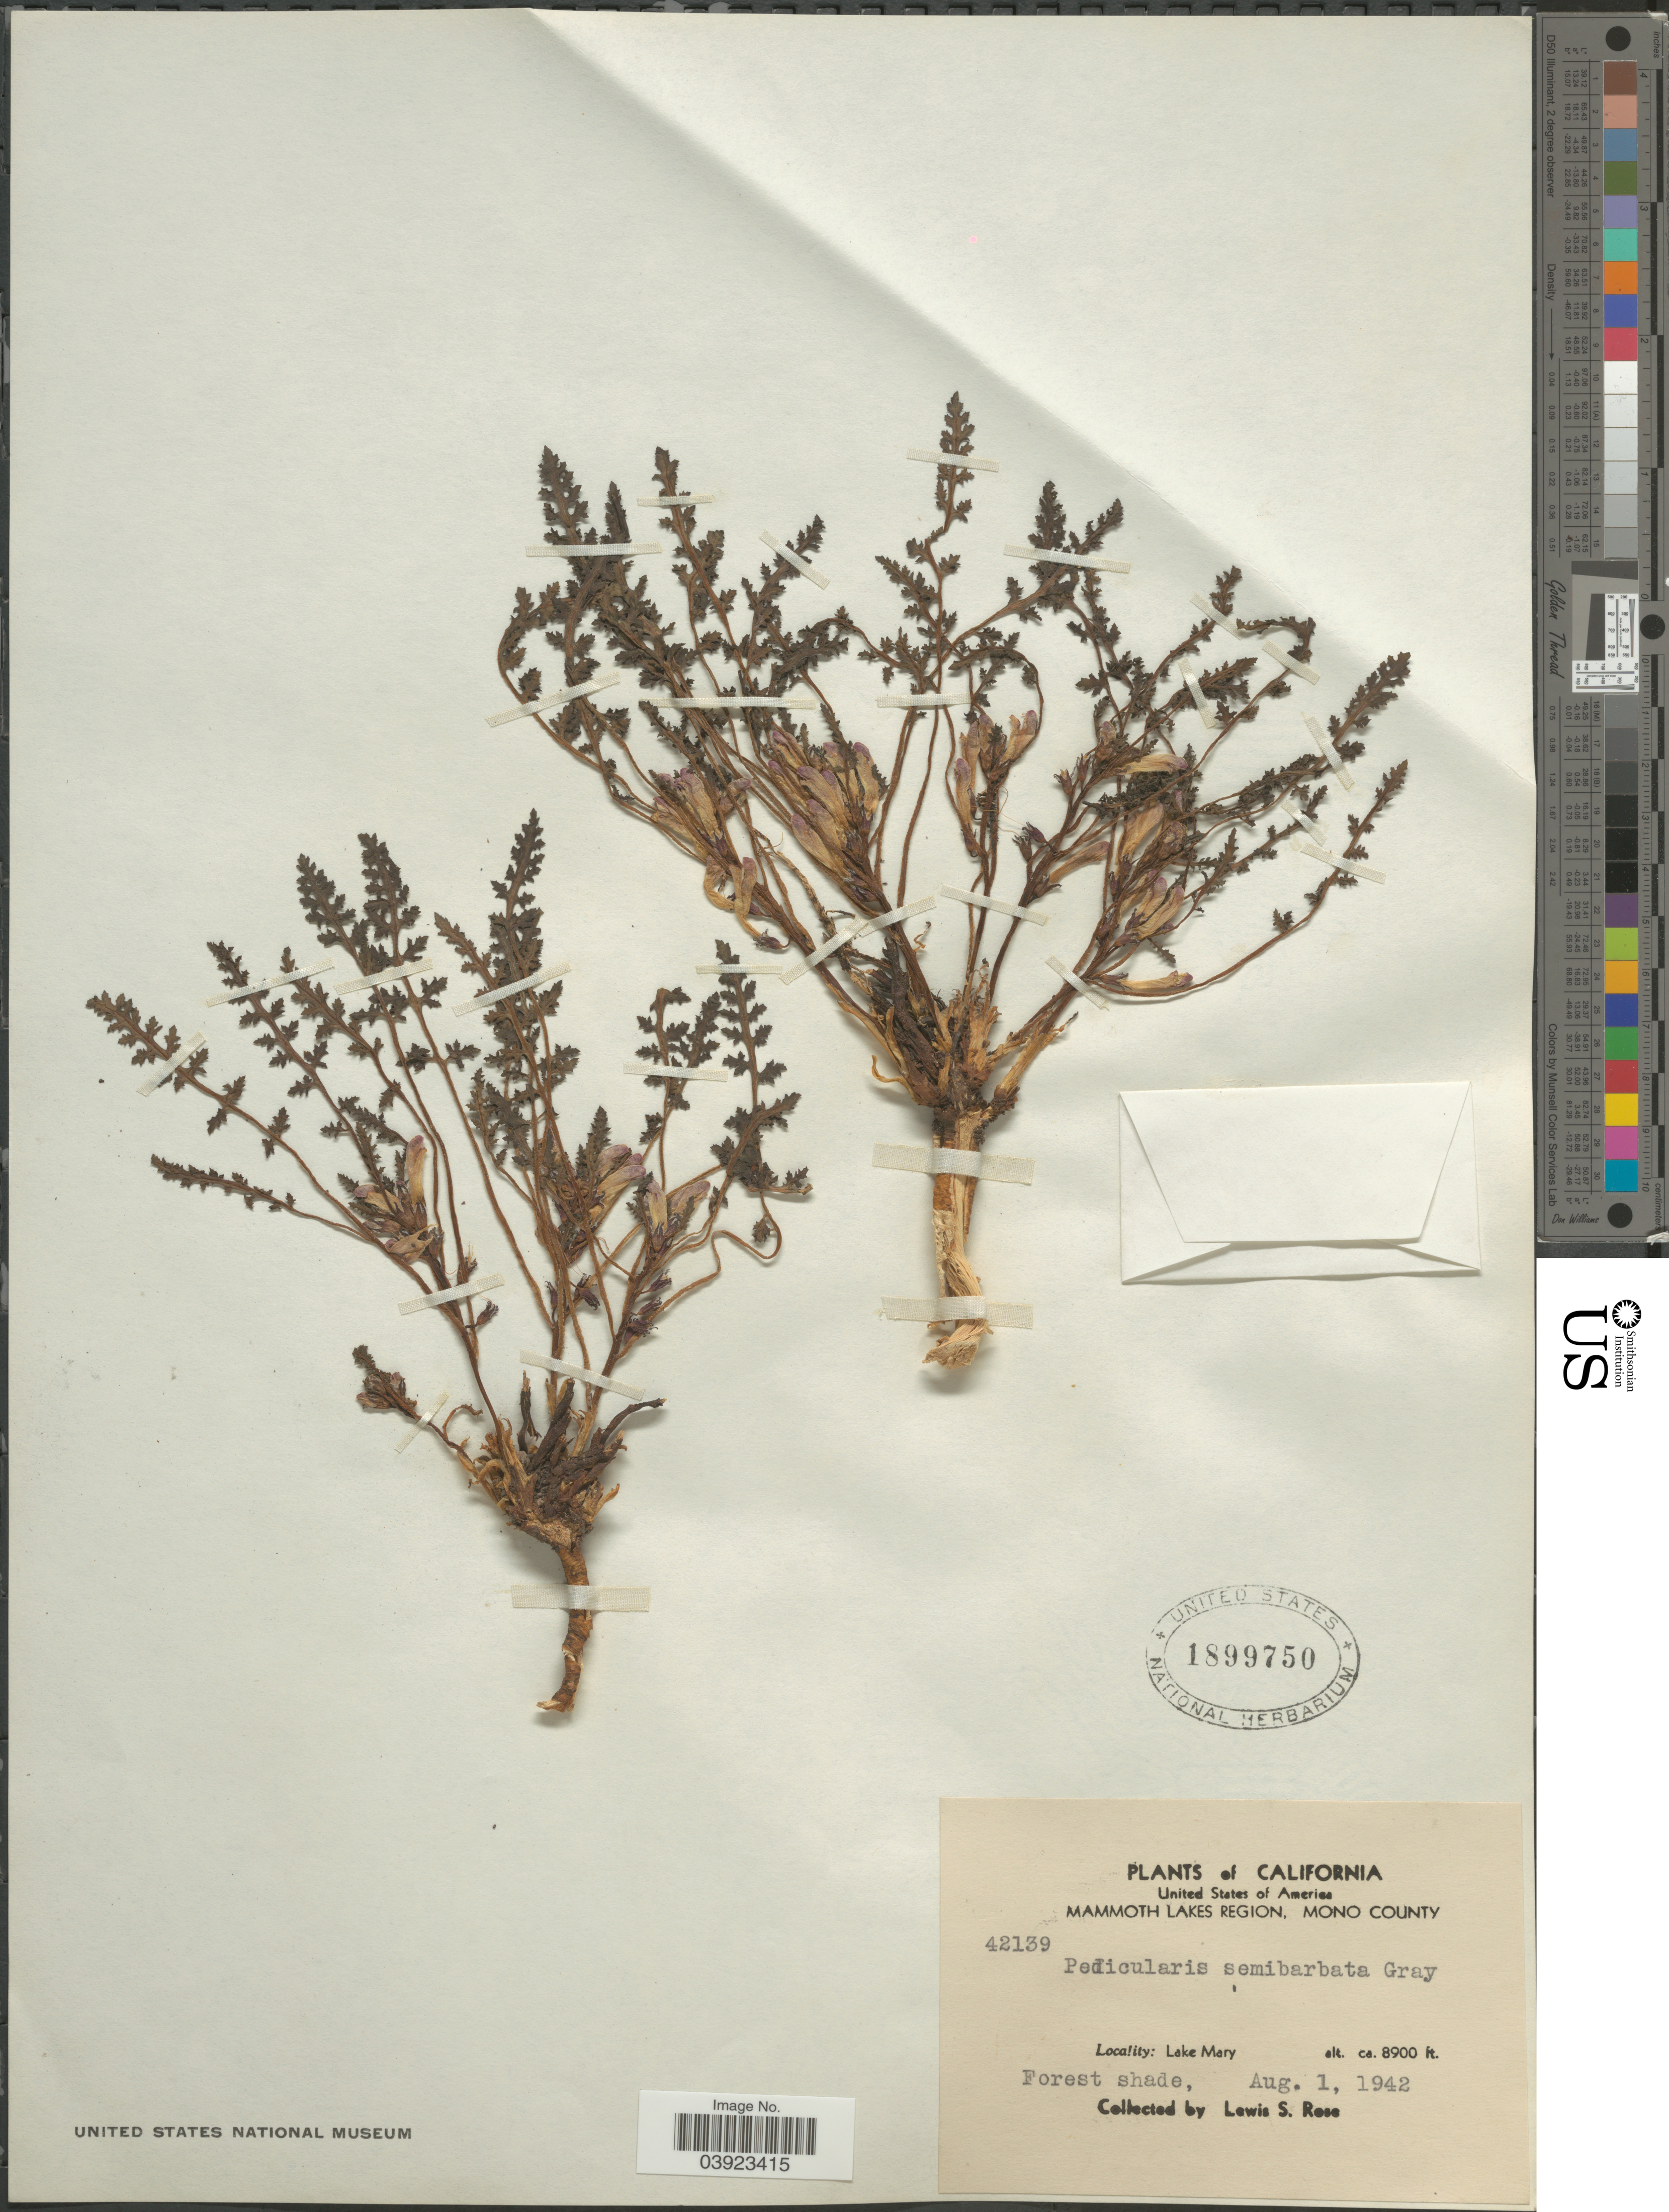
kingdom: Plantae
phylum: Tracheophyta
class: Magnoliopsida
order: Lamiales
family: Orobanchaceae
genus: Pedicularis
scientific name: Pedicularis semibarbata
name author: A. Gray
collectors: L. S. Rose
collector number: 42139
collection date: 1942-08-01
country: United States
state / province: California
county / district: Mono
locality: Mammoth Lakes Region, Mono County. Lake Mary.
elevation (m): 2713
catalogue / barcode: US 1899750